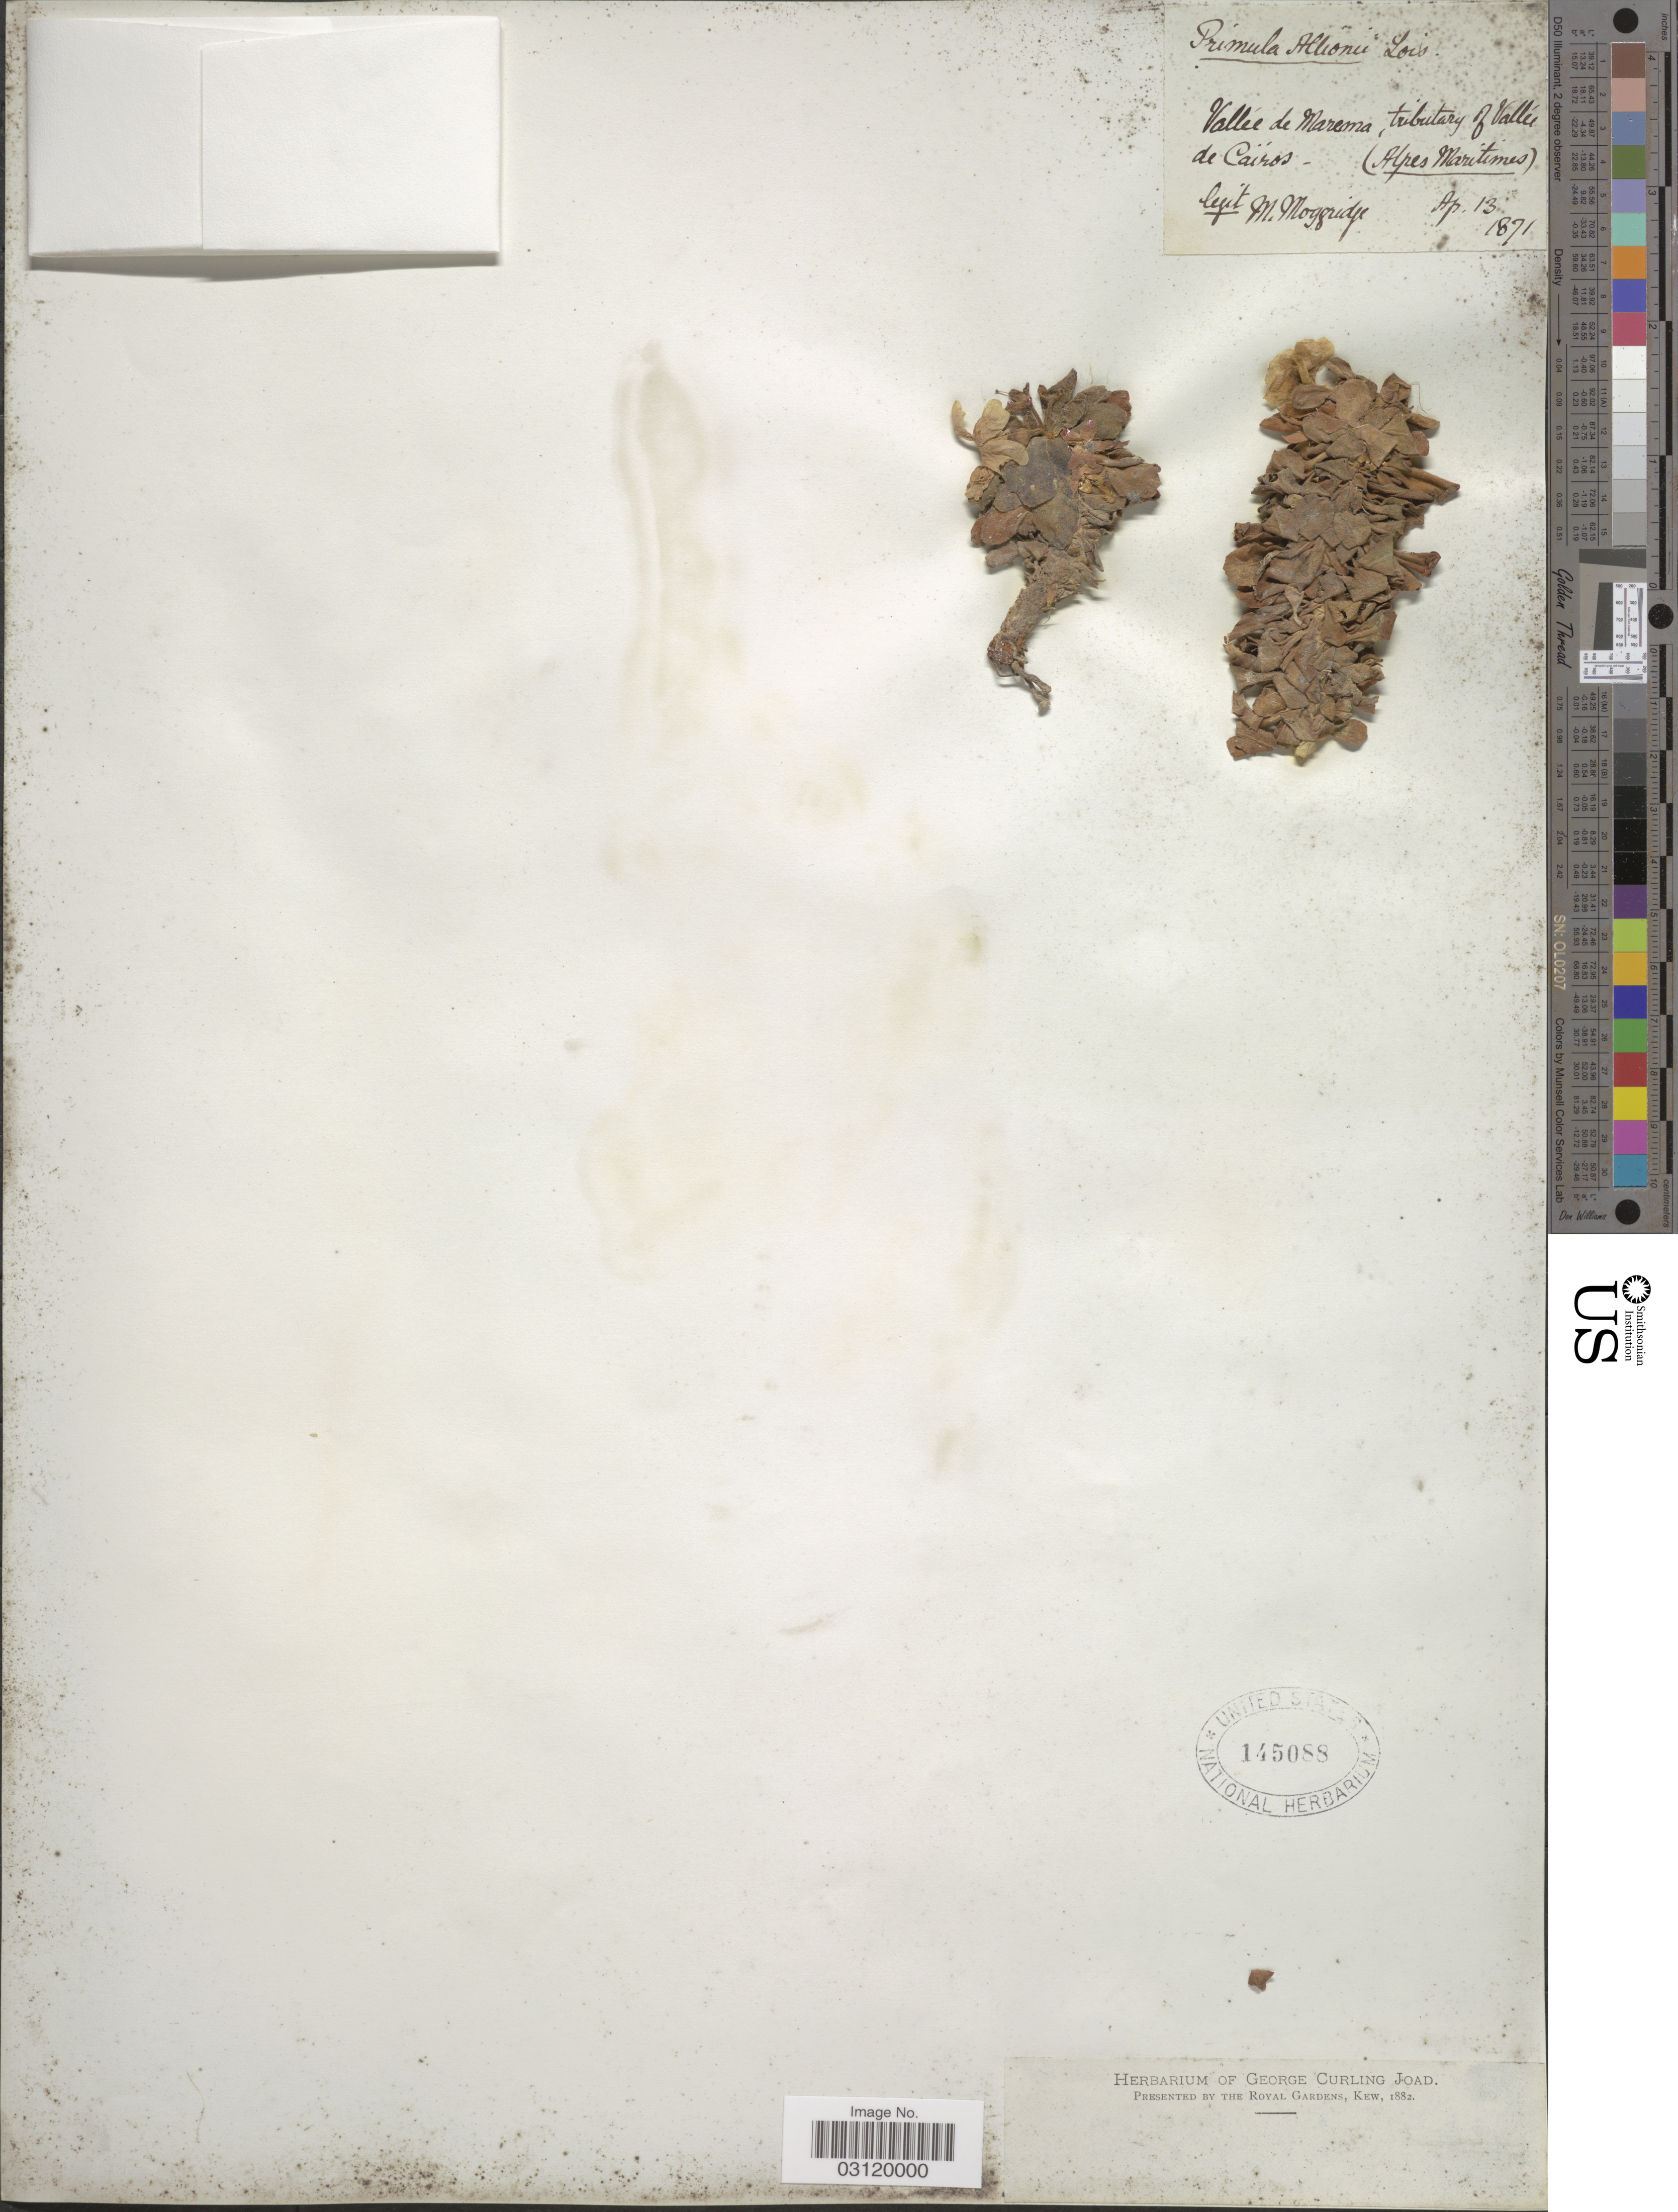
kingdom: Plantae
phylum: Tracheophyta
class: Magnoliopsida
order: Ericales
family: Primulaceae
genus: Primula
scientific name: Primula allionii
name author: Loisel.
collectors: M. Moggridge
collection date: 1871-04-13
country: France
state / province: Provence-Alpes-Côte d'Azur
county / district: Alpes-Maritimes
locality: Vallée de Marema, tributary of Vallée de Cairos. (Alpes Maritimes).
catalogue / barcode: US 145088